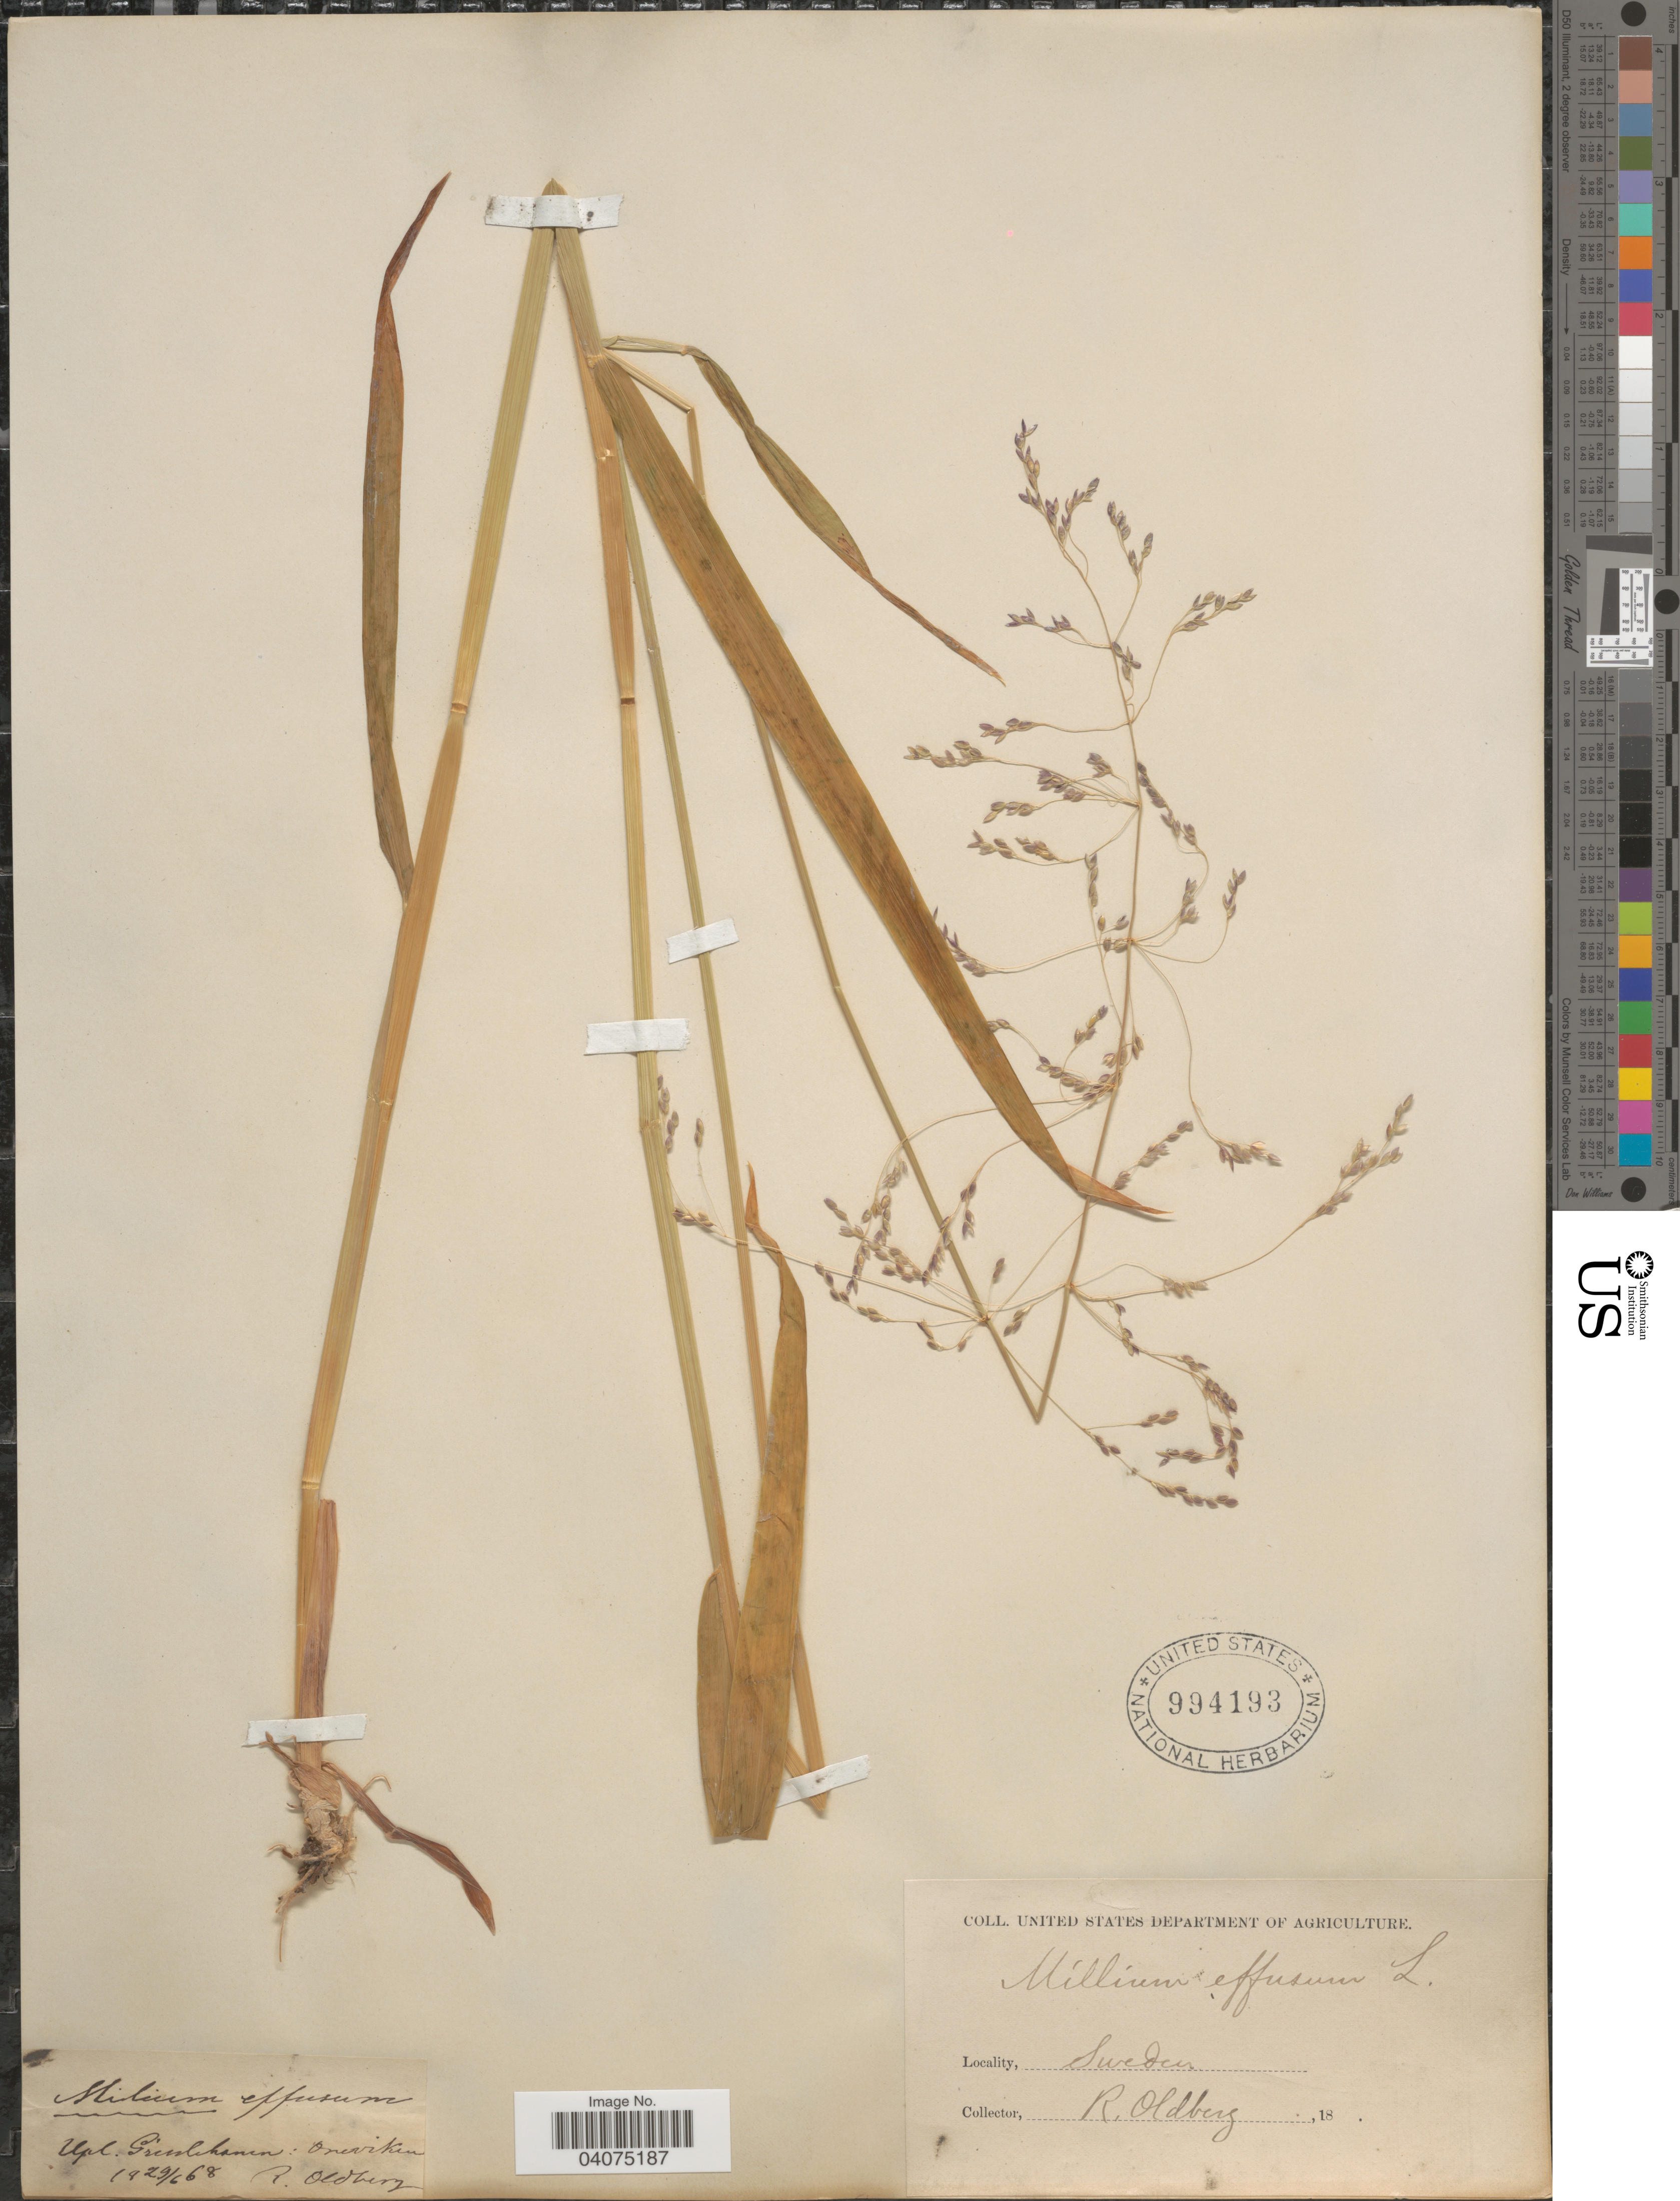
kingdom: Plantae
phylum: Tracheophyta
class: Liliopsida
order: Poales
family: Poaceae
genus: Milium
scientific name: Milium effusum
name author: L.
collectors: R. Oldberg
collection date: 1868-06-29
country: Sweden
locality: Upl. Grisslehamn: Orrviken.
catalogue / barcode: US 994193